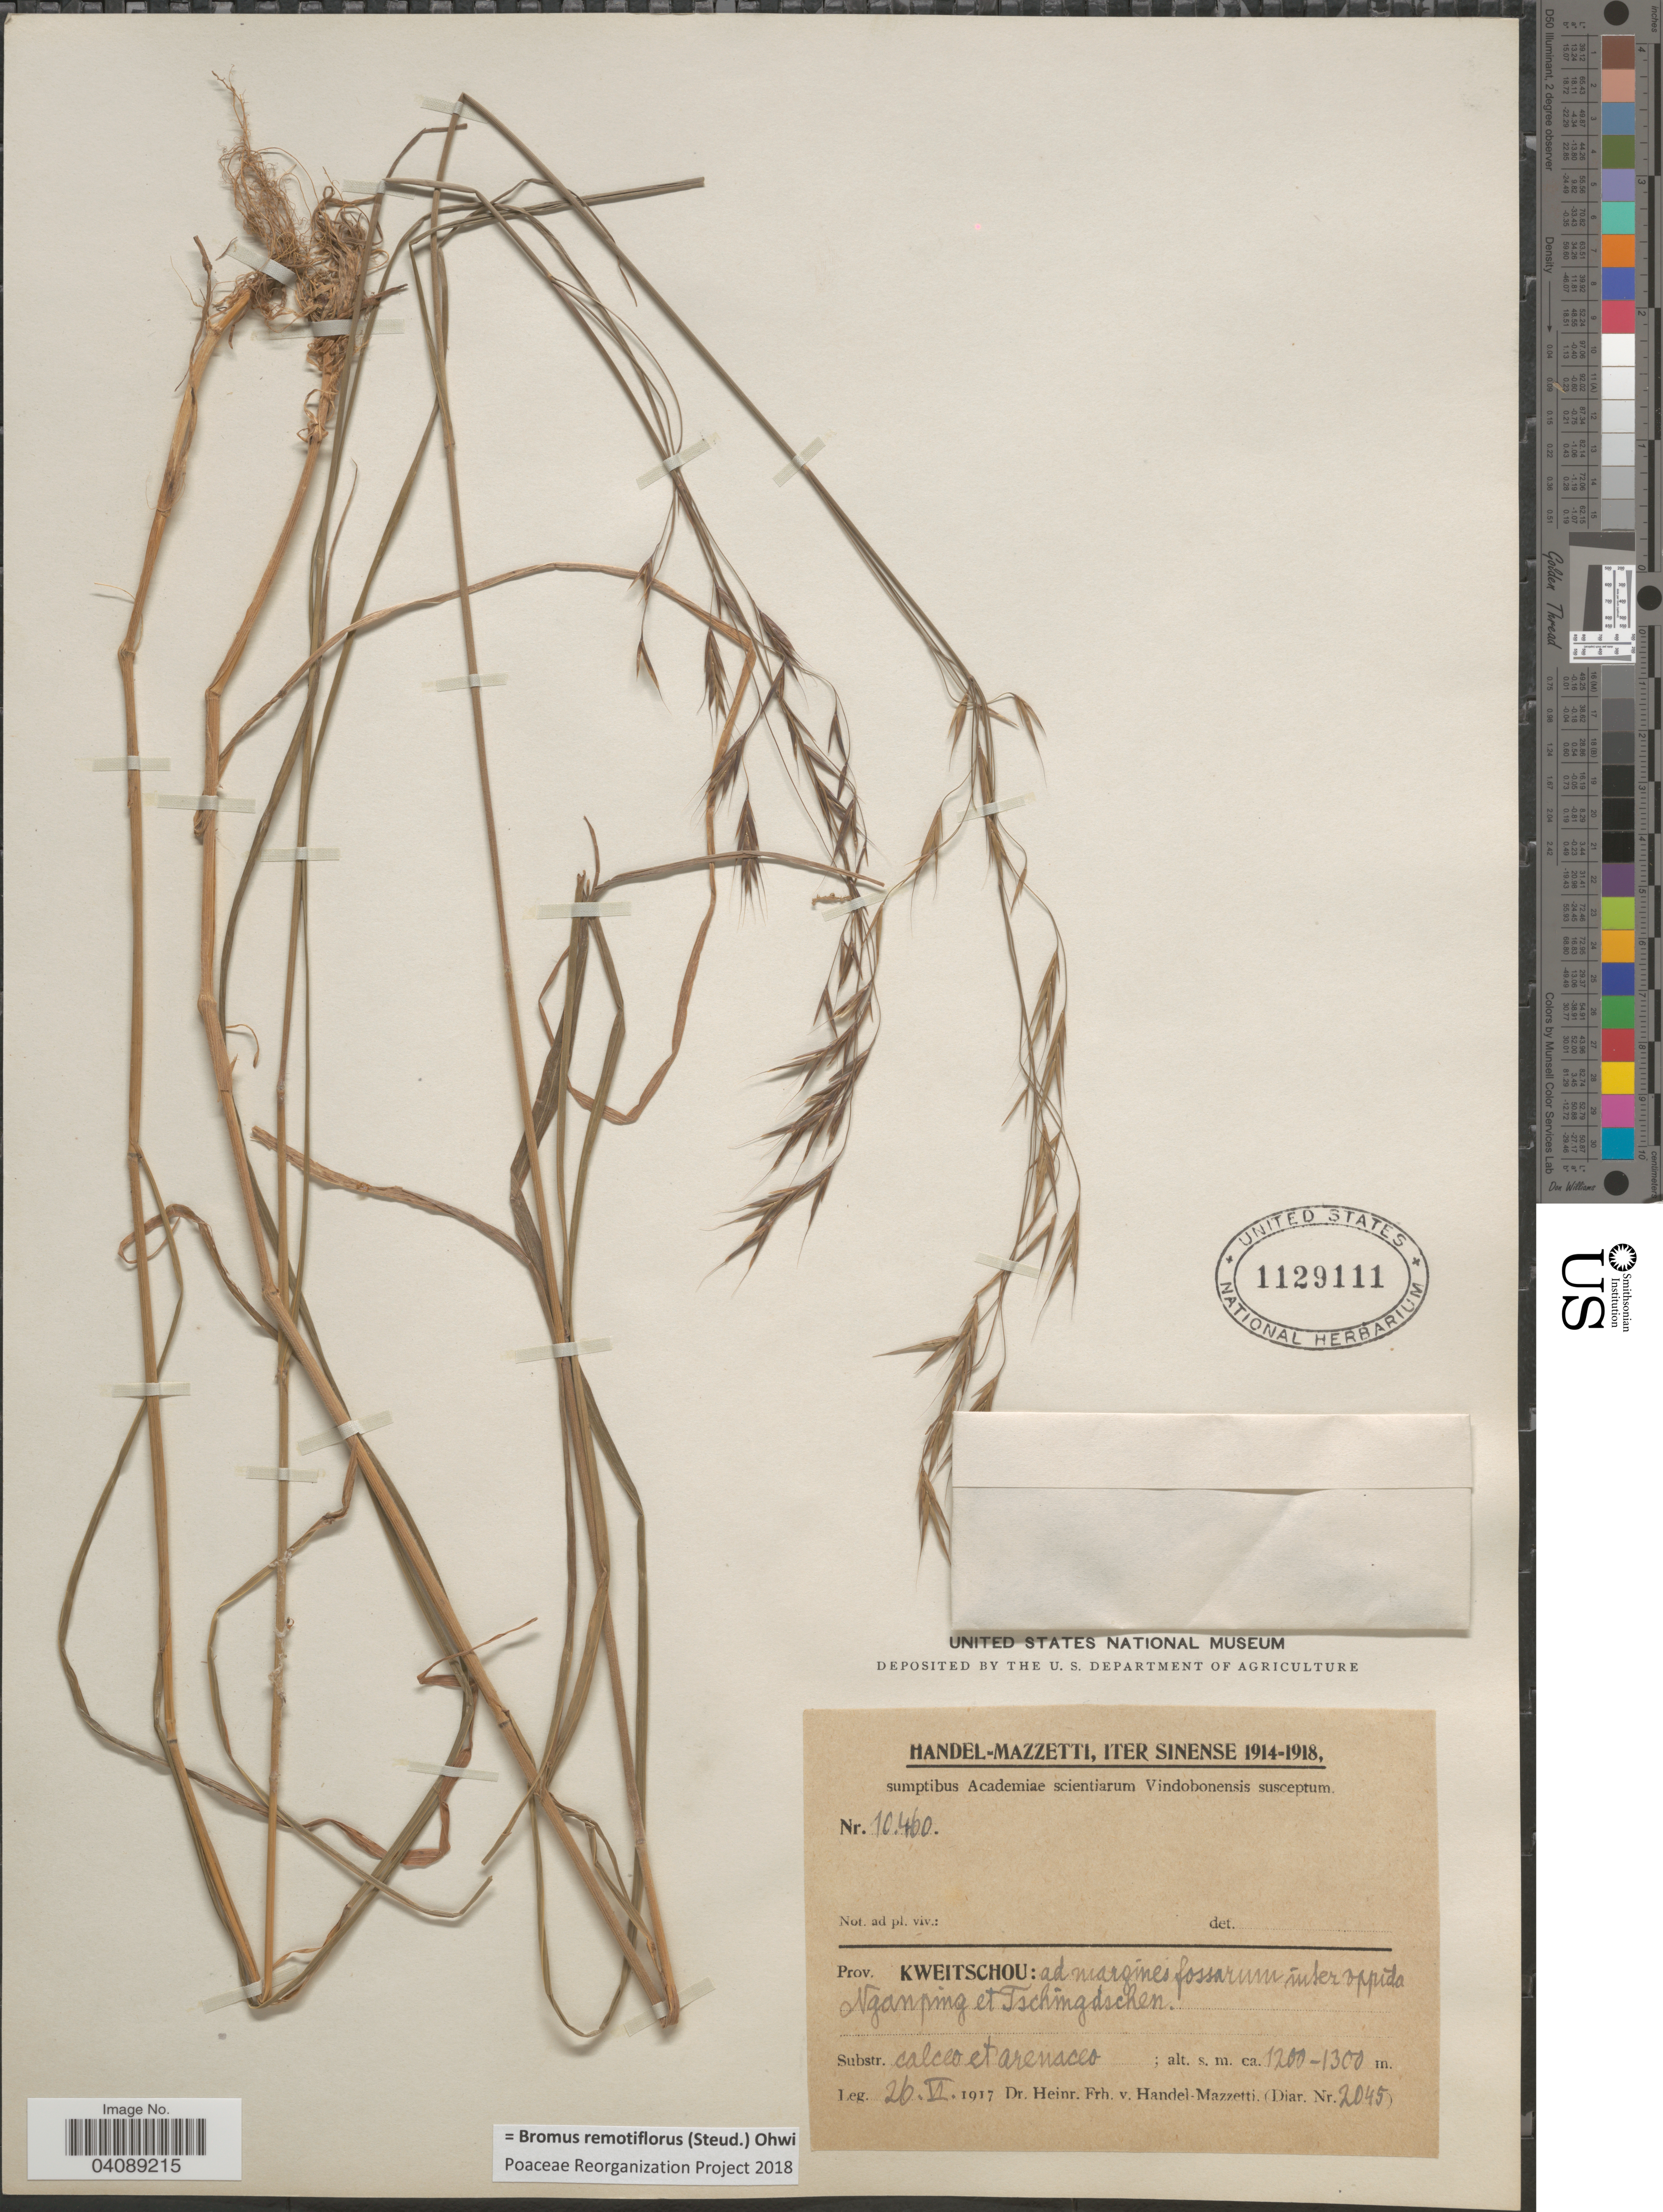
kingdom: Plantae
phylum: Tracheophyta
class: Liliopsida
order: Poales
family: Poaceae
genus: Bromus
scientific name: Bromus remotiflorus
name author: (Steud.) Ohwi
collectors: H. Handel-Mazzetti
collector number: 2045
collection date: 1917-06-26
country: China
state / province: Guizhou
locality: Iter Sinense 1914-1918. Prov. Kweitschou: ad margines fossarum inter oppida Nganping et Tschingdschen.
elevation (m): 1200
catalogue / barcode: US 1129111